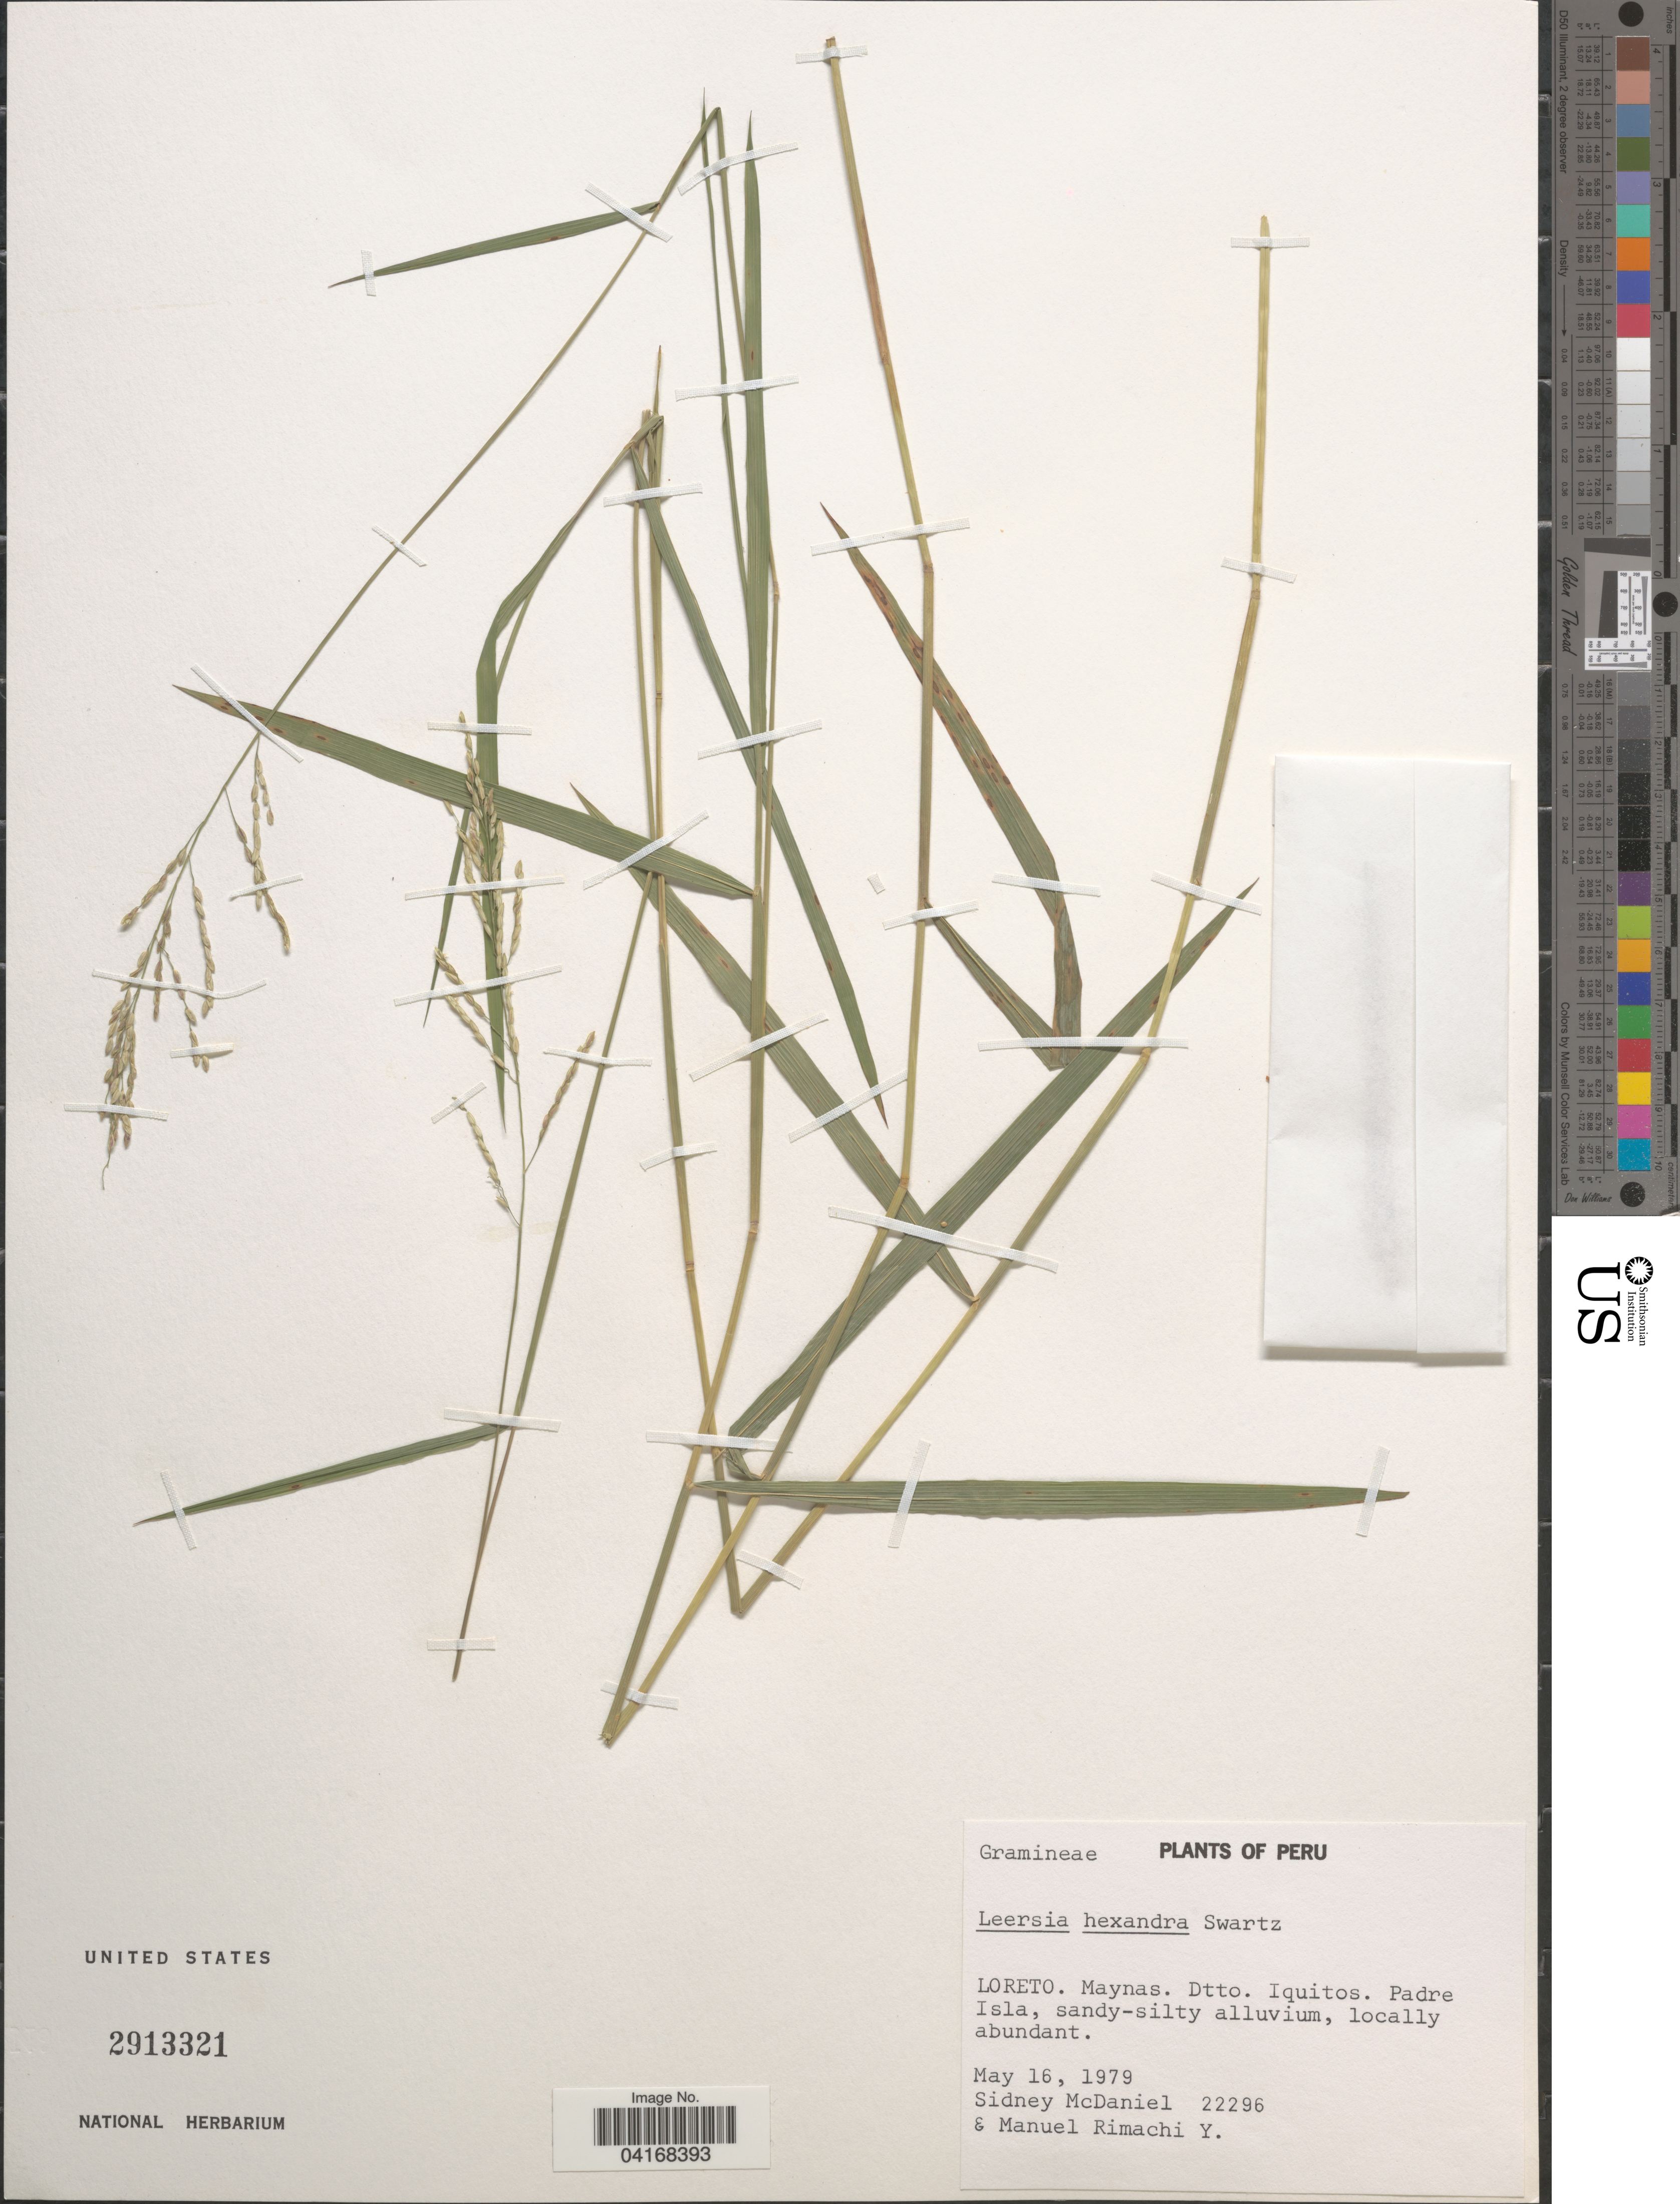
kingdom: Plantae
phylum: Tracheophyta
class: Liliopsida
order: Poales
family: Poaceae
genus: Leersia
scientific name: Leersia hexandra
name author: Sw.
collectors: S. McDaniel & M. Rimachi Y.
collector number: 22296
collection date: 1979-05-16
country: Peru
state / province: Loreto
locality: Maynas. Dtto. Iquitos. Padre Isla.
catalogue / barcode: US 2913321